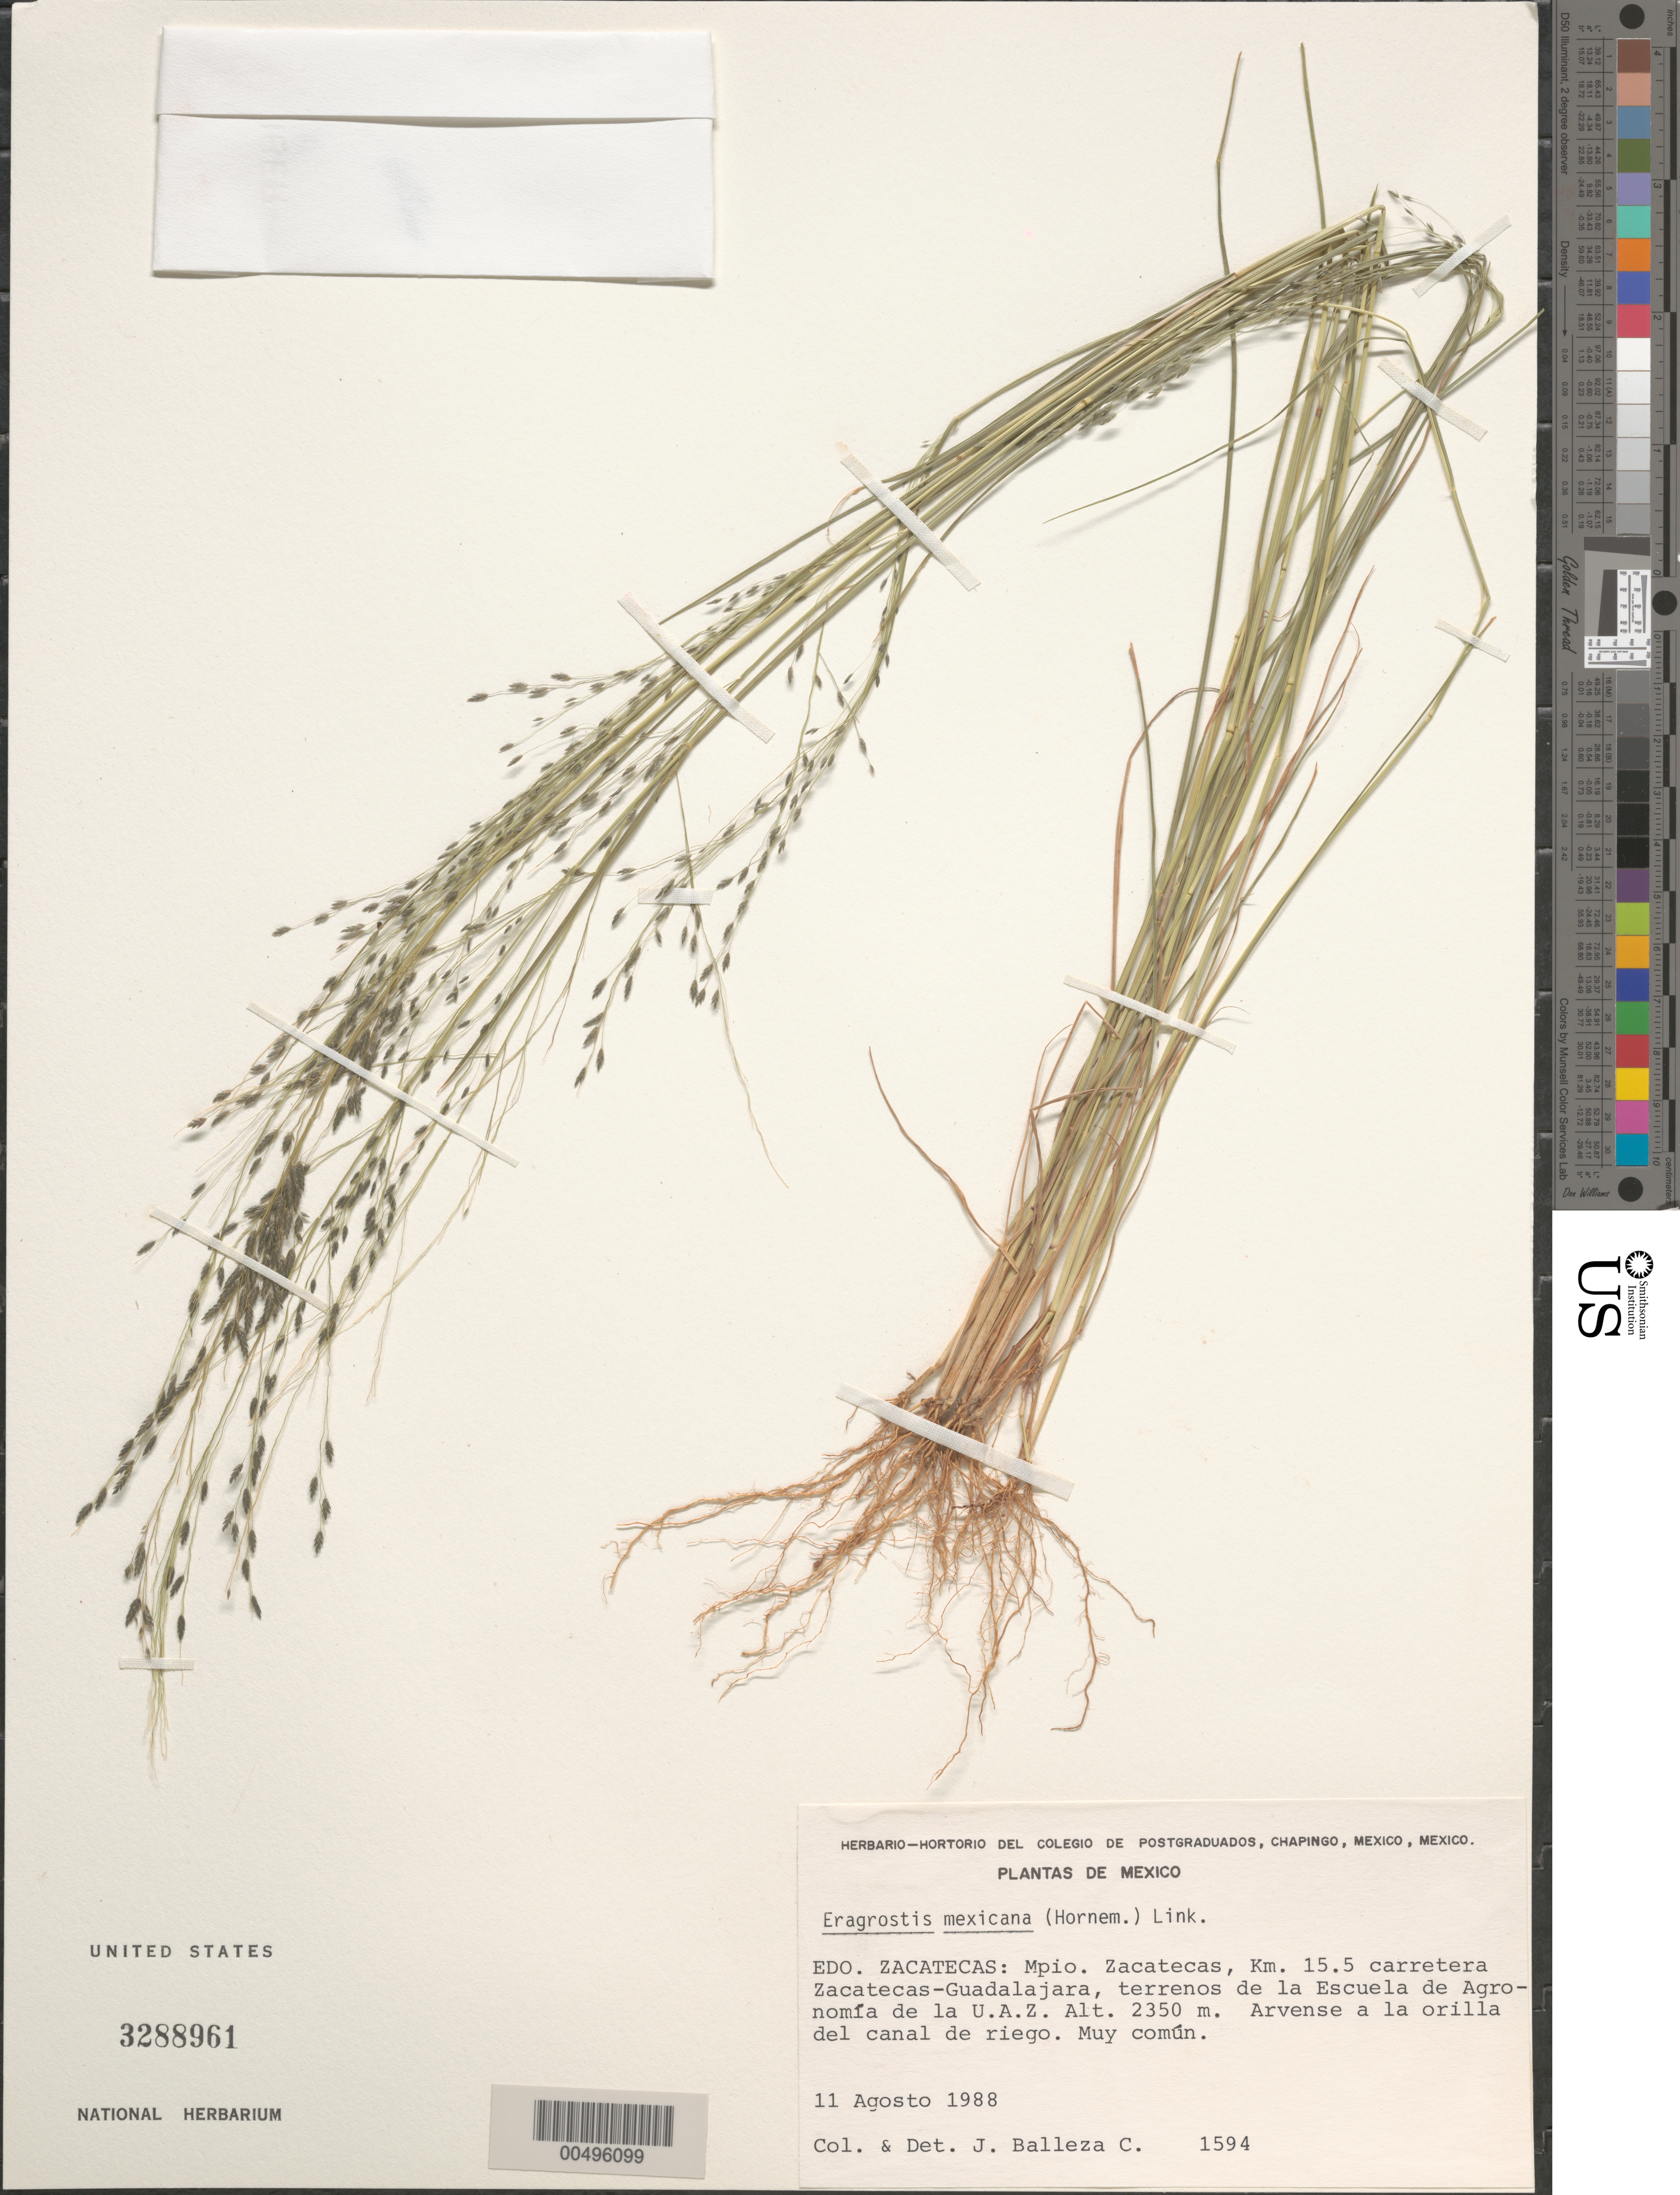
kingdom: Plantae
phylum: Tracheophyta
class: Liliopsida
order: Poales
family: Poaceae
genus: Eragrostis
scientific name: Eragrostis mexicana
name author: (Hornem.) Link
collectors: J. J. Balleza C.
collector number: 1594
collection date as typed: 11 Aug 1988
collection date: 1988-08-11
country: Mexico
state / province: Zacatecas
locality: Zacatecas Mun., Km 15.5 carretera Zacatecas-Guadalajara, terrenos de la Escuela de Agronomía de la U.A.Z.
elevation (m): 2350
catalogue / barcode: US 3288961